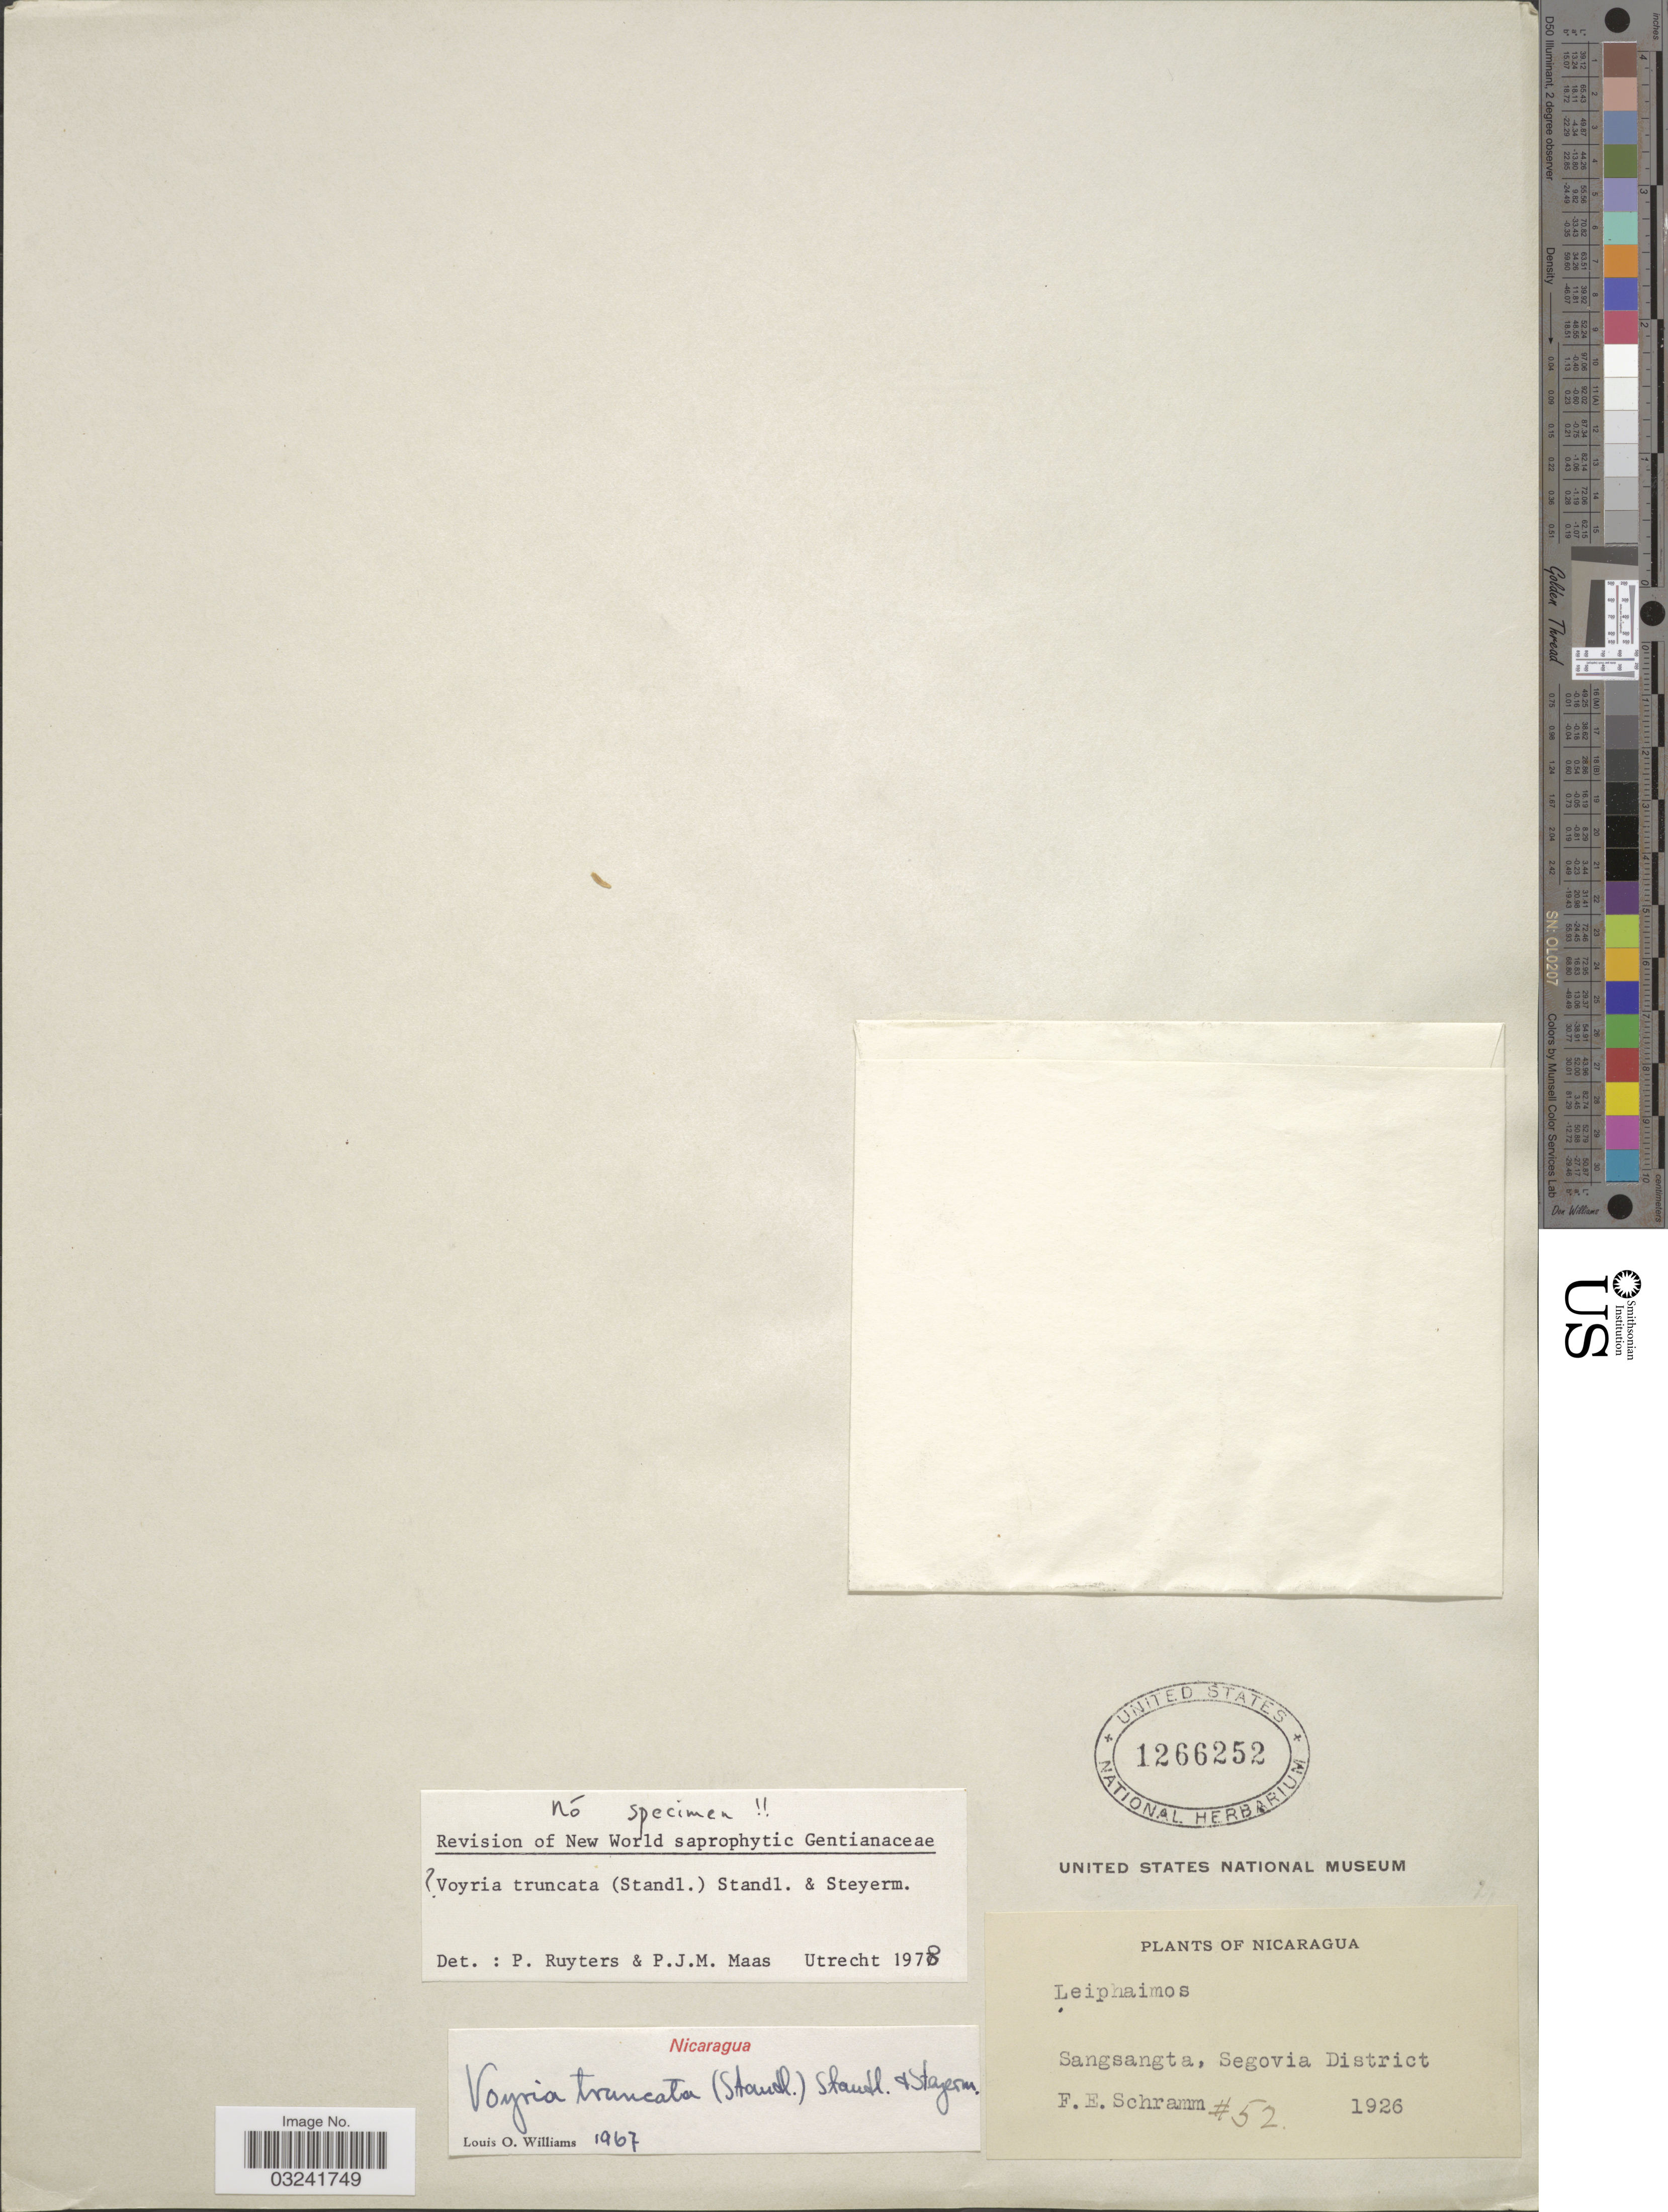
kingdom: Plantae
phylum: Tracheophyta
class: Magnoliopsida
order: Gentianales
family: Gentianaceae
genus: Voyria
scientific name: Voyria truncata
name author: (Standl.) Standl. & Steyerm.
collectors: F. E. Schramm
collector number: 52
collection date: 1926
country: Nicaragua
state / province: Nueva Segovia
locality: Sangsangta, Segovia District.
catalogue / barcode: US 1266252